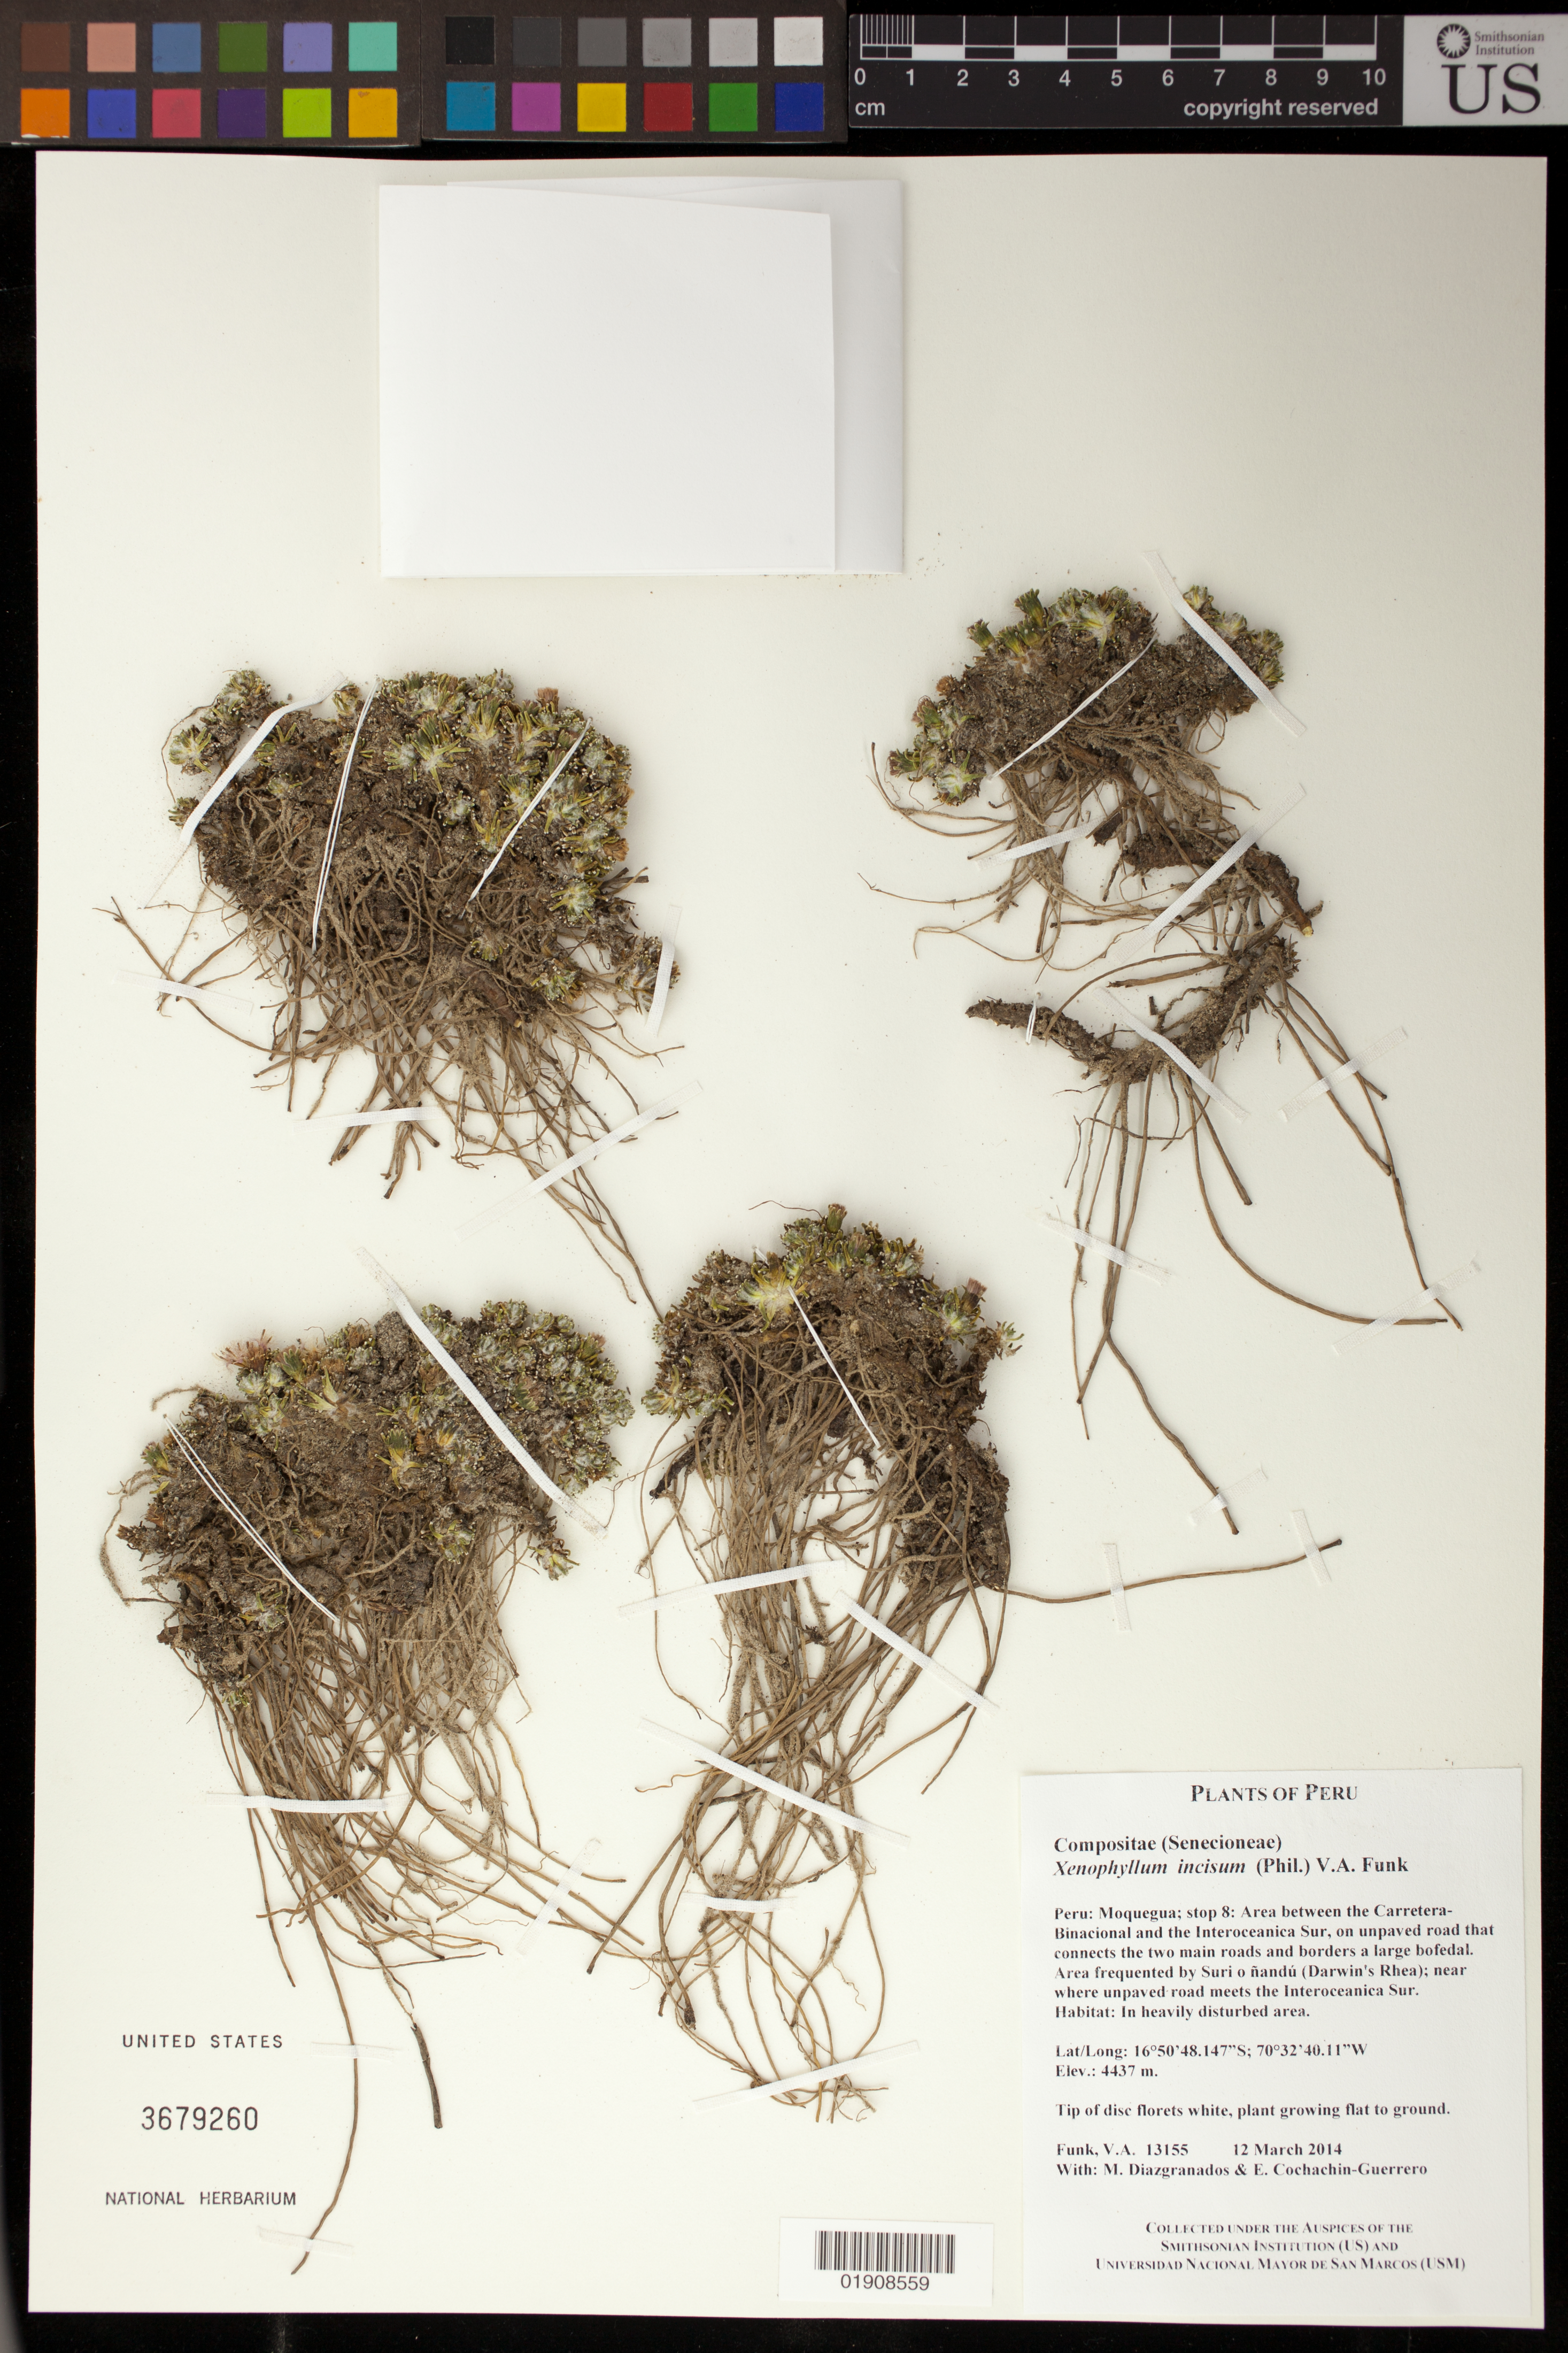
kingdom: Plantae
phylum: Tracheophyta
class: Magnoliopsida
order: Asterales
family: Asteraceae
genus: Xenophyllum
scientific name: Xenophyllum poposum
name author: (Phil.) V.A. Funk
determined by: Calvo, Joel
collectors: M. Diazgranados C. & E. Cochachin Guerrero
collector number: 13155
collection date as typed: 12 March 2014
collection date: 2014-03-12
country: Peru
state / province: Moquegua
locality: Area between the Carretera-Binacional and the Interoceanica Sur, on unpaved road that connects the two main roads and borders a large bofedal. Area frequented by Suri o nandu (Darwin's Rhea); near where unpaved road meets the Interoceanica Sur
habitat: In heavily disturbed area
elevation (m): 4437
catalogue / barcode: US 3679260